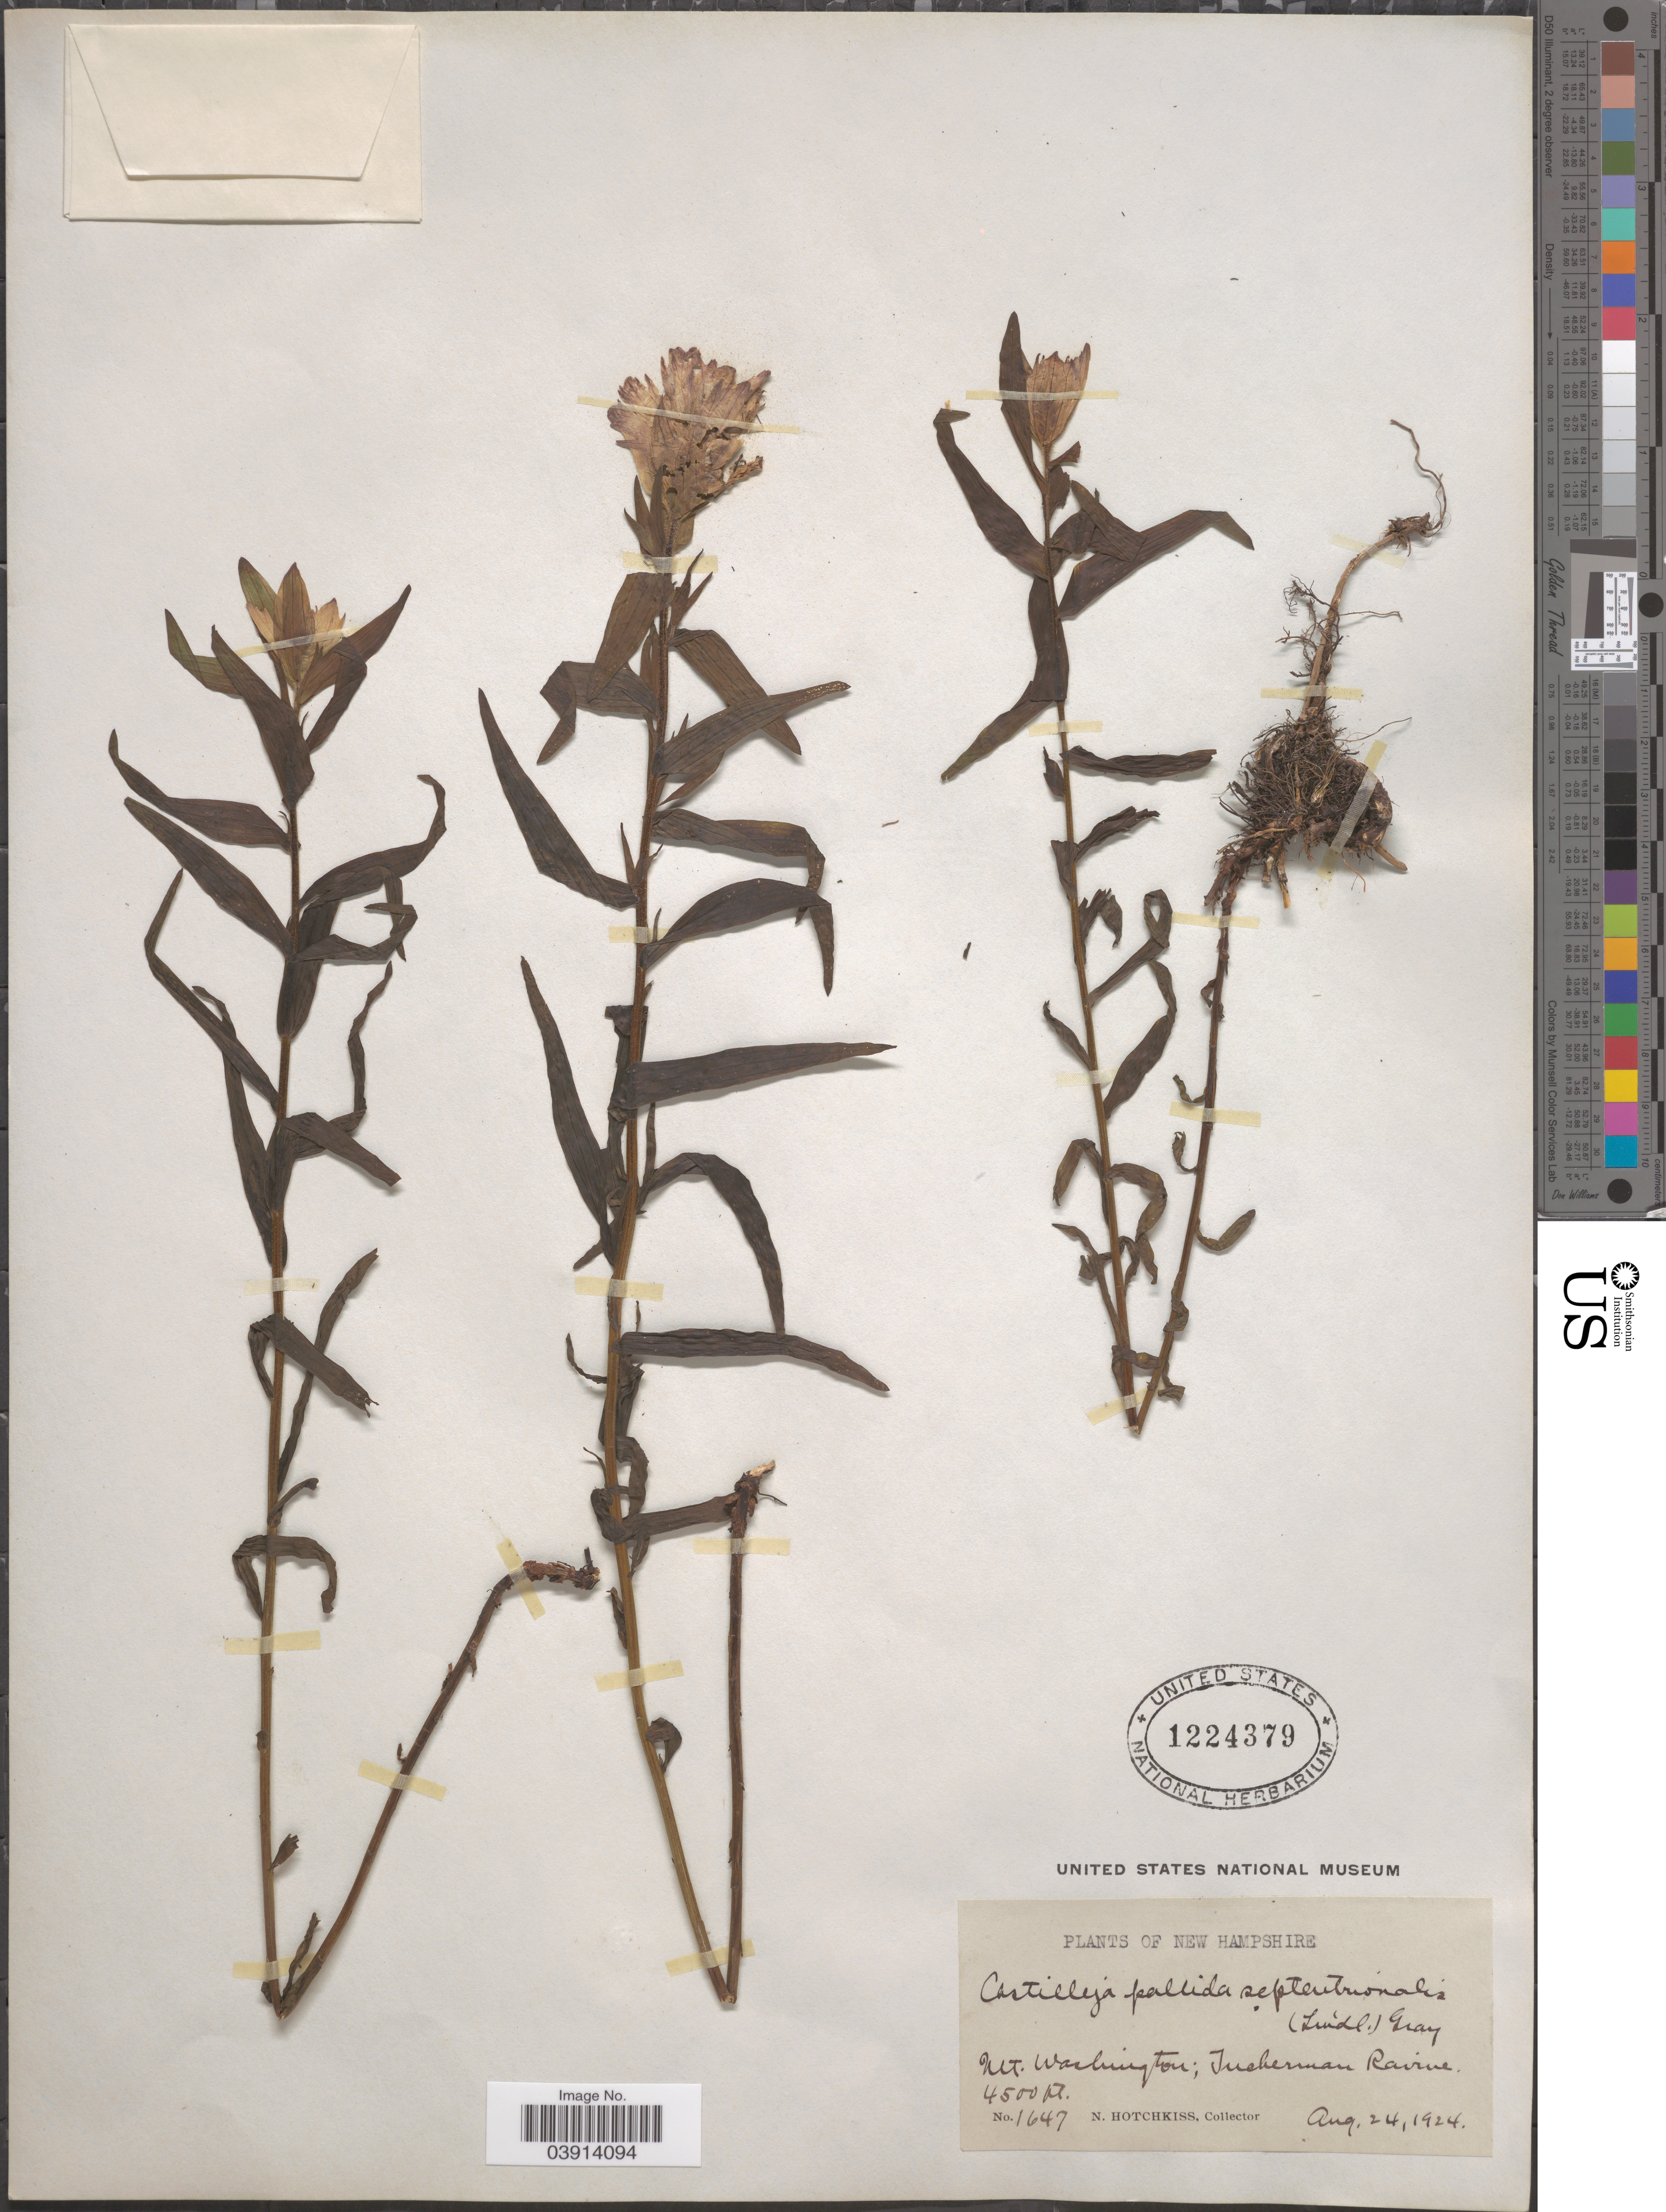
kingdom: Plantae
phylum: Tracheophyta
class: Magnoliopsida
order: Lamiales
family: Orobanchaceae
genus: Castilleja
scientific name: Castilleja septentrionalis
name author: Lindl.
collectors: N. Hotchkiss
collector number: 1647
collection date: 1924-08-24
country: United States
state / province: New Hampshire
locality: Mt. Washington; Tuckerman Ravine.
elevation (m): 1372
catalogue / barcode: US 1224379